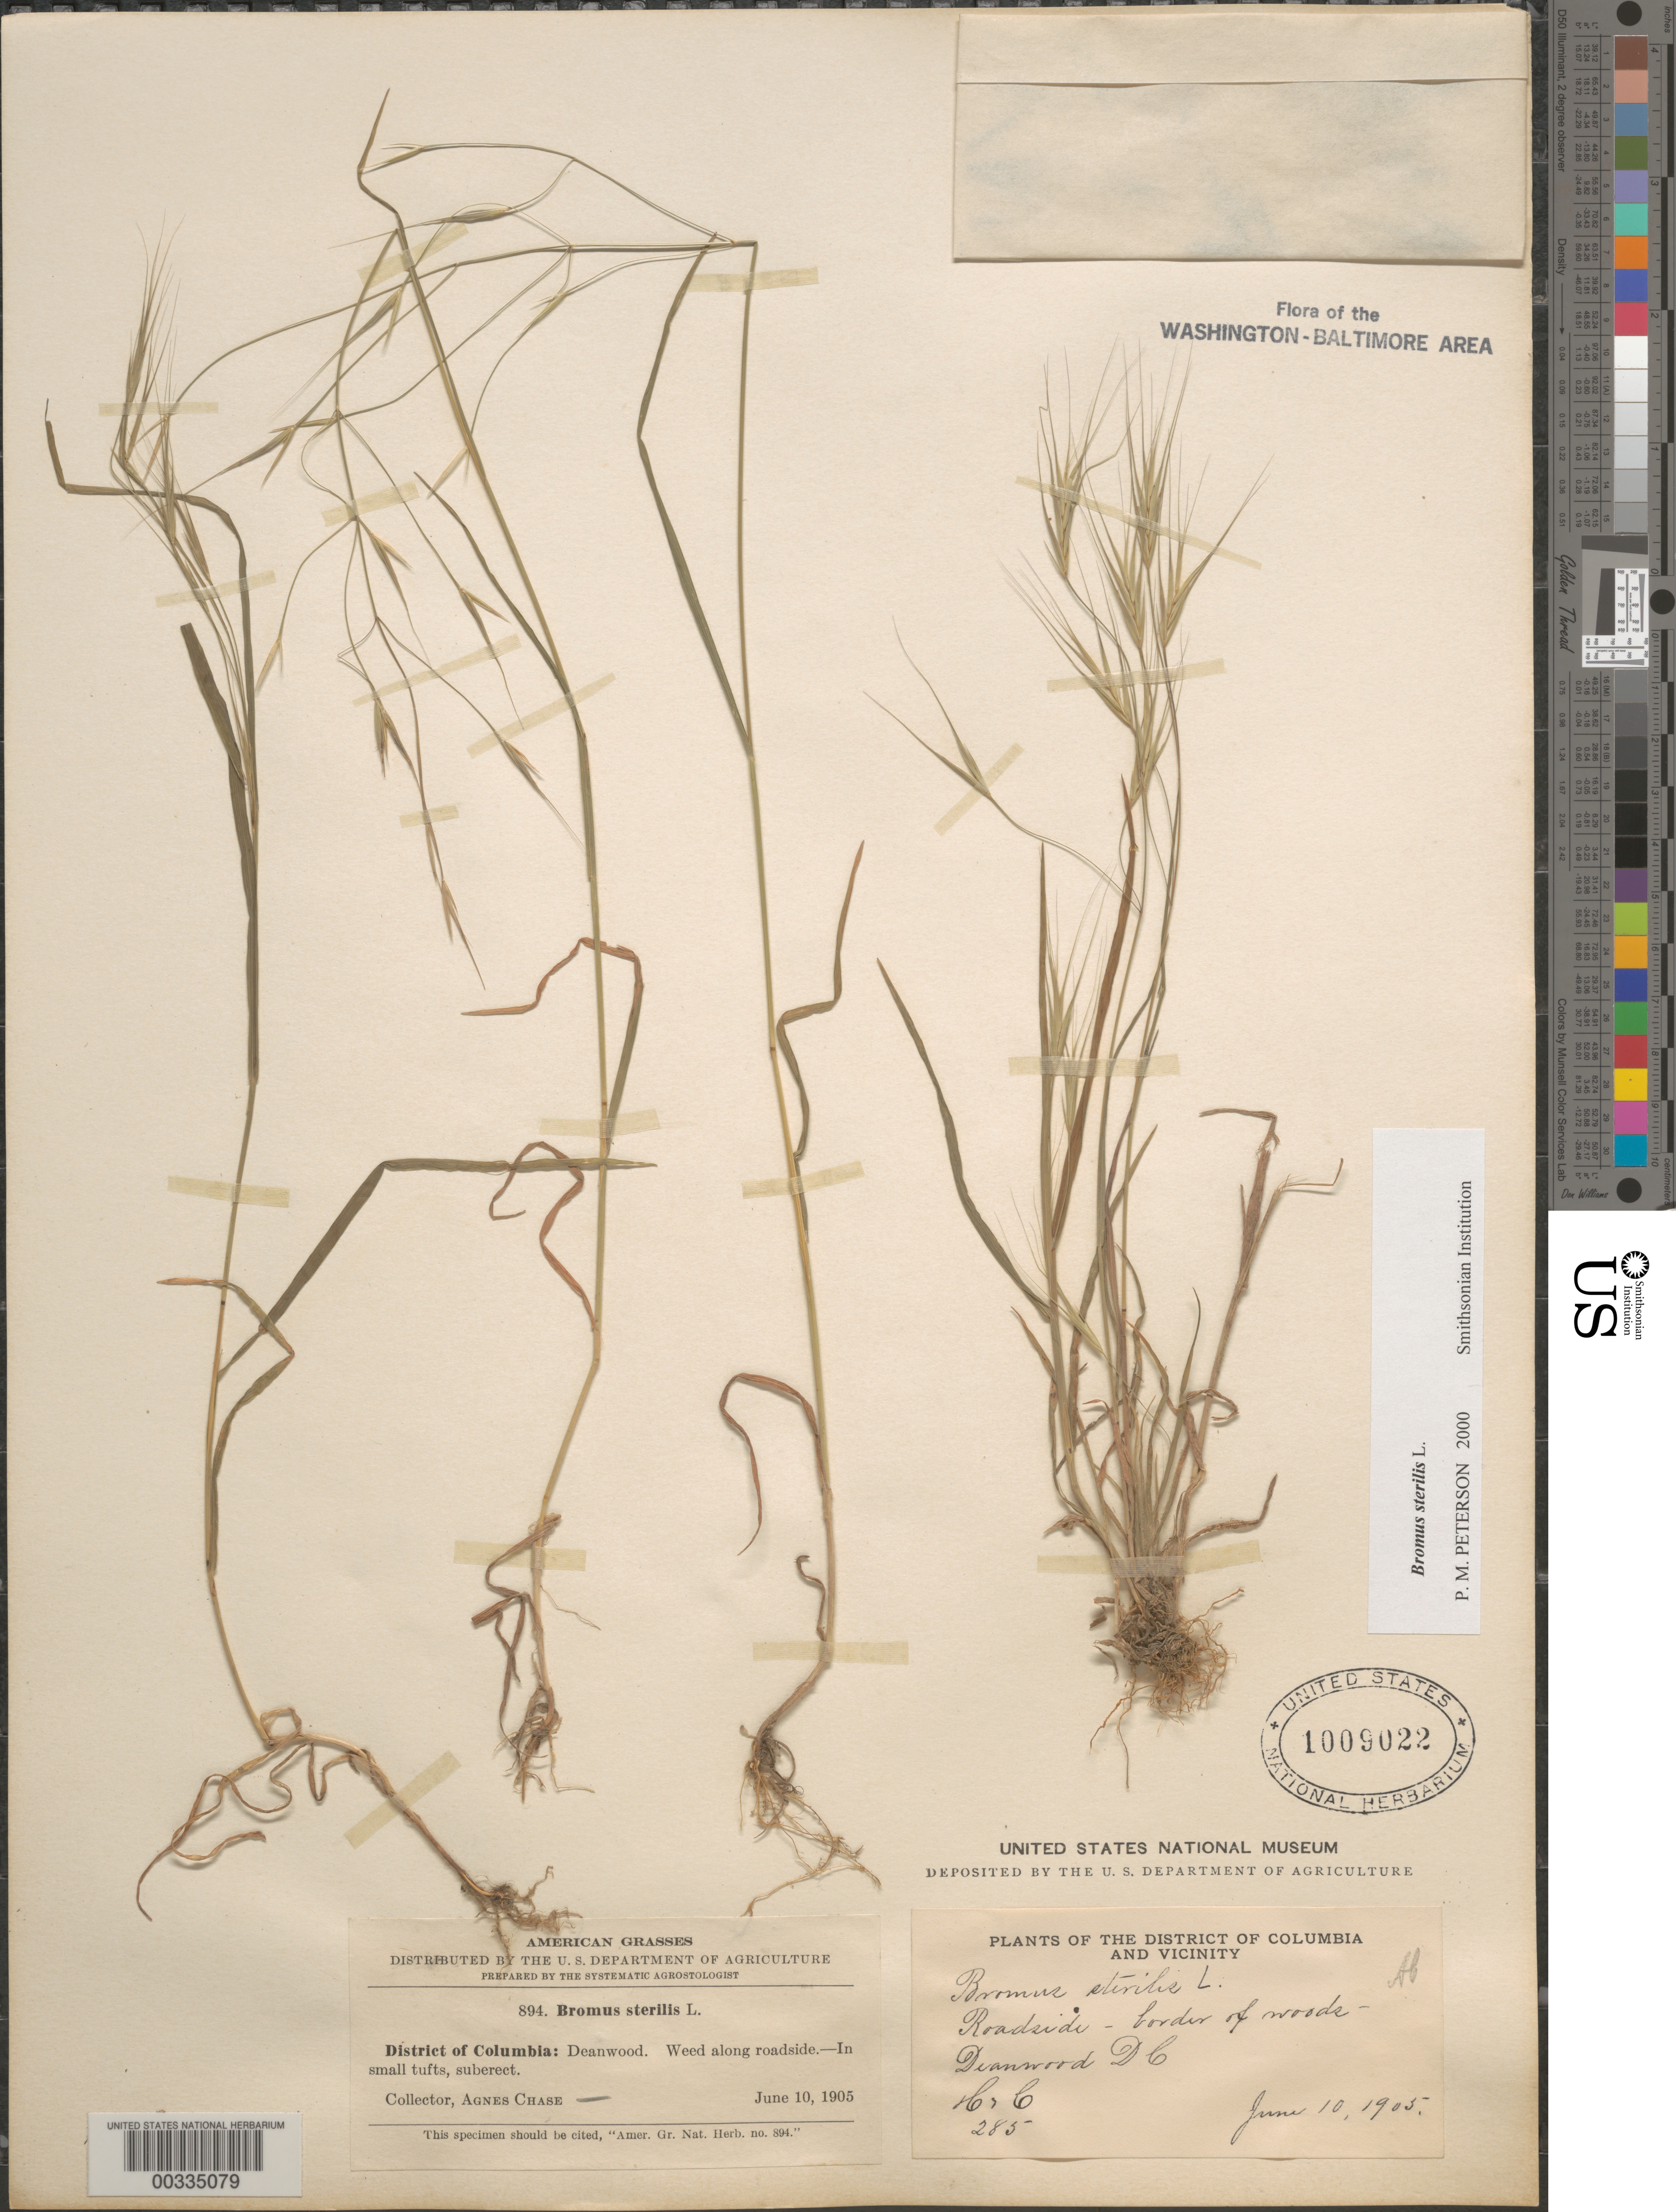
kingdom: Plantae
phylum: Tracheophyta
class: Liliopsida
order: Poales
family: Poaceae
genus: Bromus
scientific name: Bromus sterilis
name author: L.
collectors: A. Chase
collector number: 894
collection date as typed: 10 Jun 1905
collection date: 1905-06-10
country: United States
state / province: District of Columbia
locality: Deanwood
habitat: Roadside, border of woods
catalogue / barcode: US 1009022